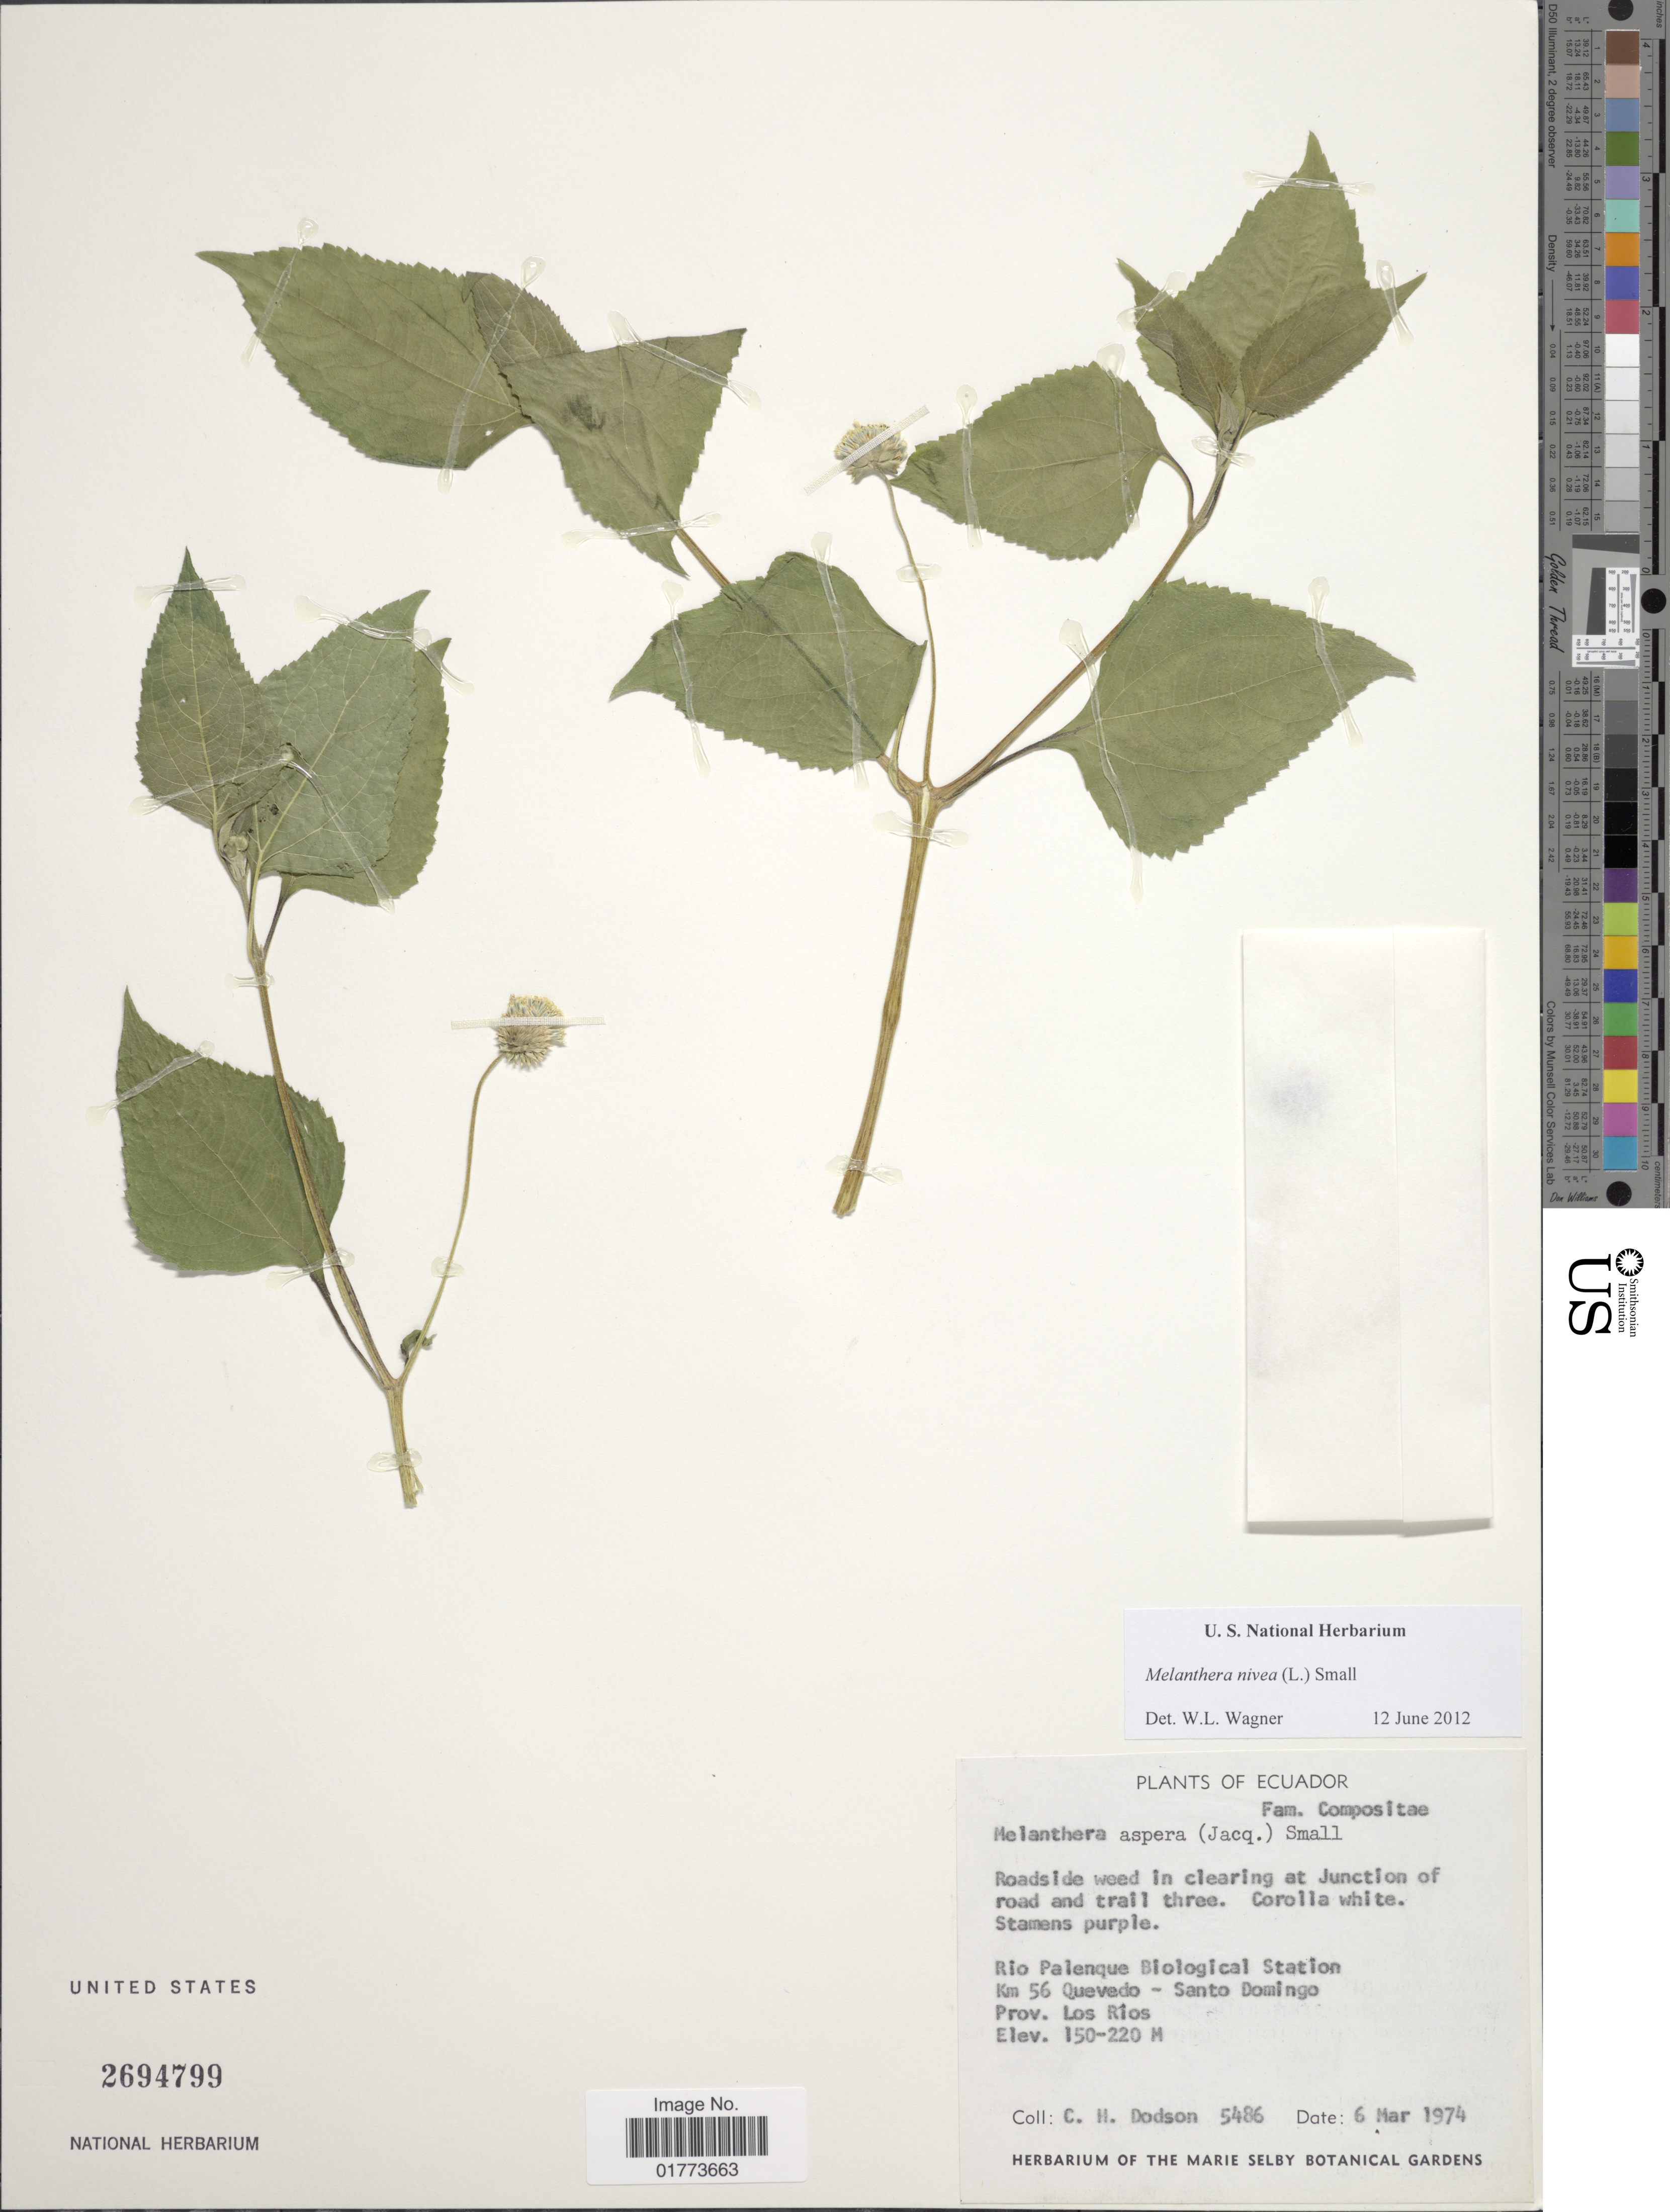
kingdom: Plantae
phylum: Tracheophyta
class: Magnoliopsida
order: Asterales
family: Asteraceae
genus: Melanthera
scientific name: Melanthera nivea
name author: (L.) Small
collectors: C. H. Dodson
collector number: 5486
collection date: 1974-03-06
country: Ecuador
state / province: Los Ríos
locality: Rio Palenque Biological Station Km 56 Quevedo-Santo Domingo Prov. Los Ríos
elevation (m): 150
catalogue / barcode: US 2694799